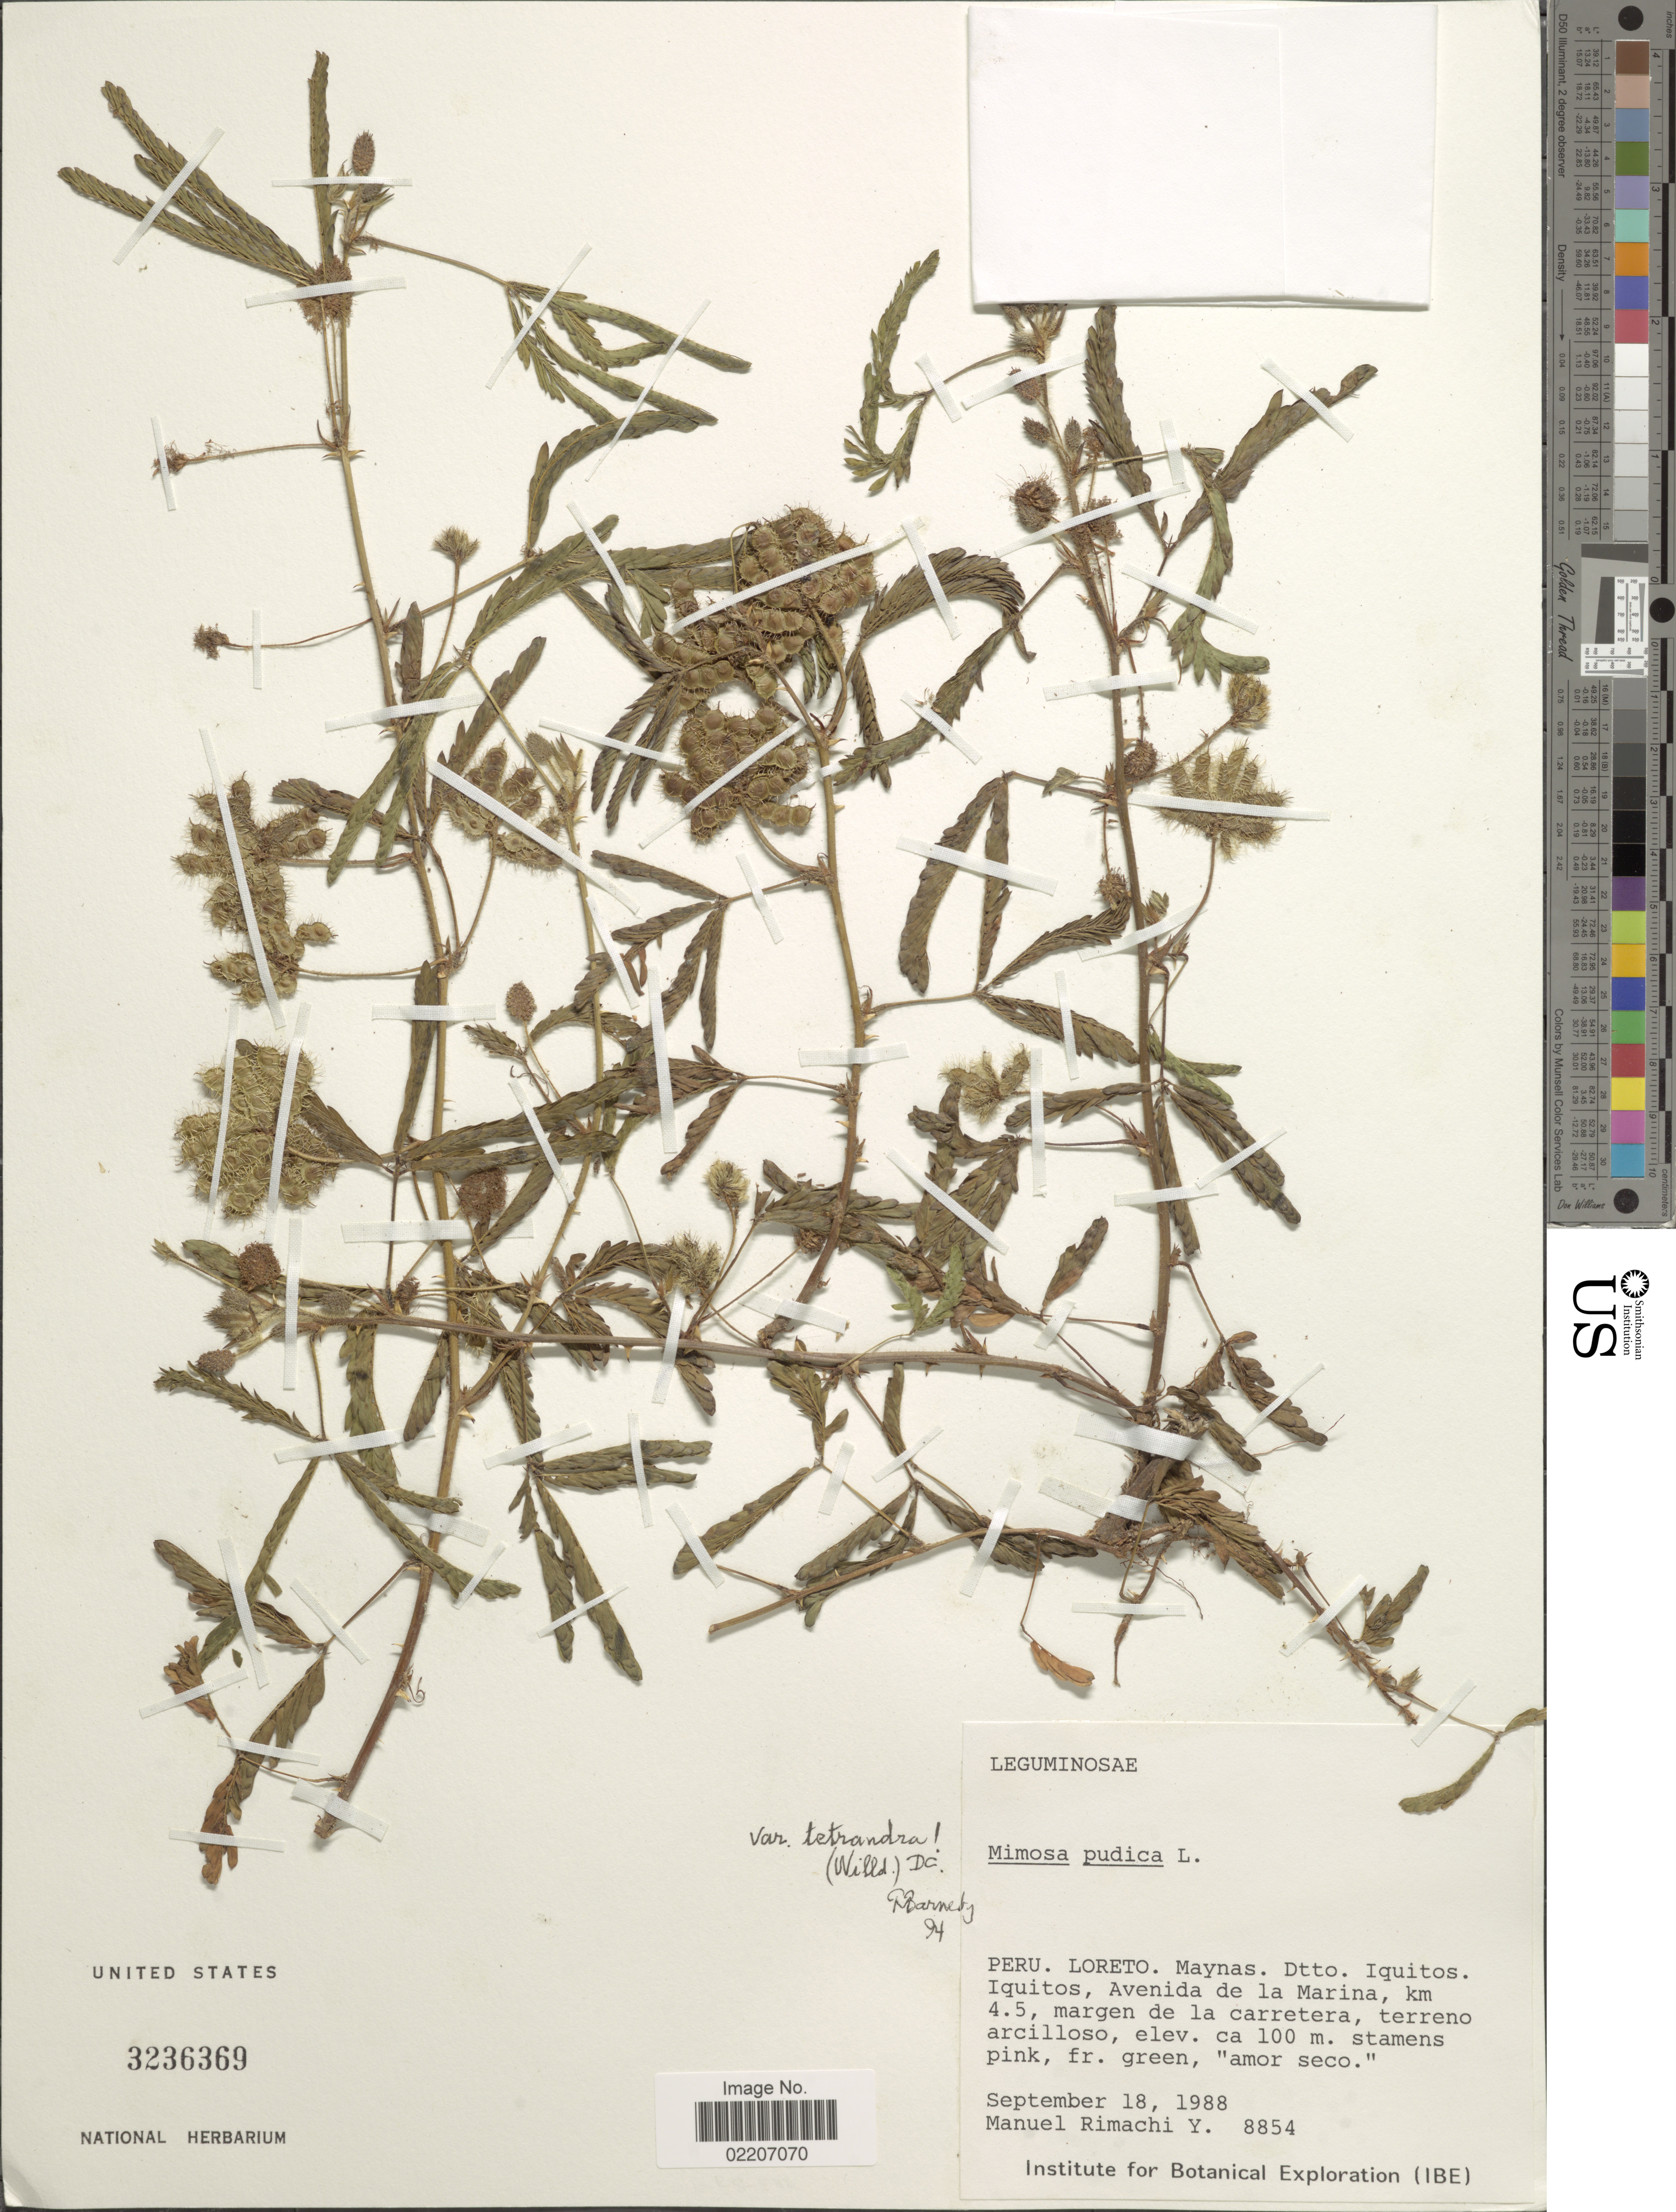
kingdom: Plantae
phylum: Tracheophyta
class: Magnoliopsida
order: Fabales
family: Fabaceae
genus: Mimosa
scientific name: Mimosa pudica var. tetrandra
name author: L.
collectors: M. Rimachi Y.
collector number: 8854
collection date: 1988-09-18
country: Peru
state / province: Loreto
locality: Maynas, Dtto. Iquitos, Iquitos, Avenida de la Marina, km 4.5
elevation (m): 100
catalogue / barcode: US 3236369